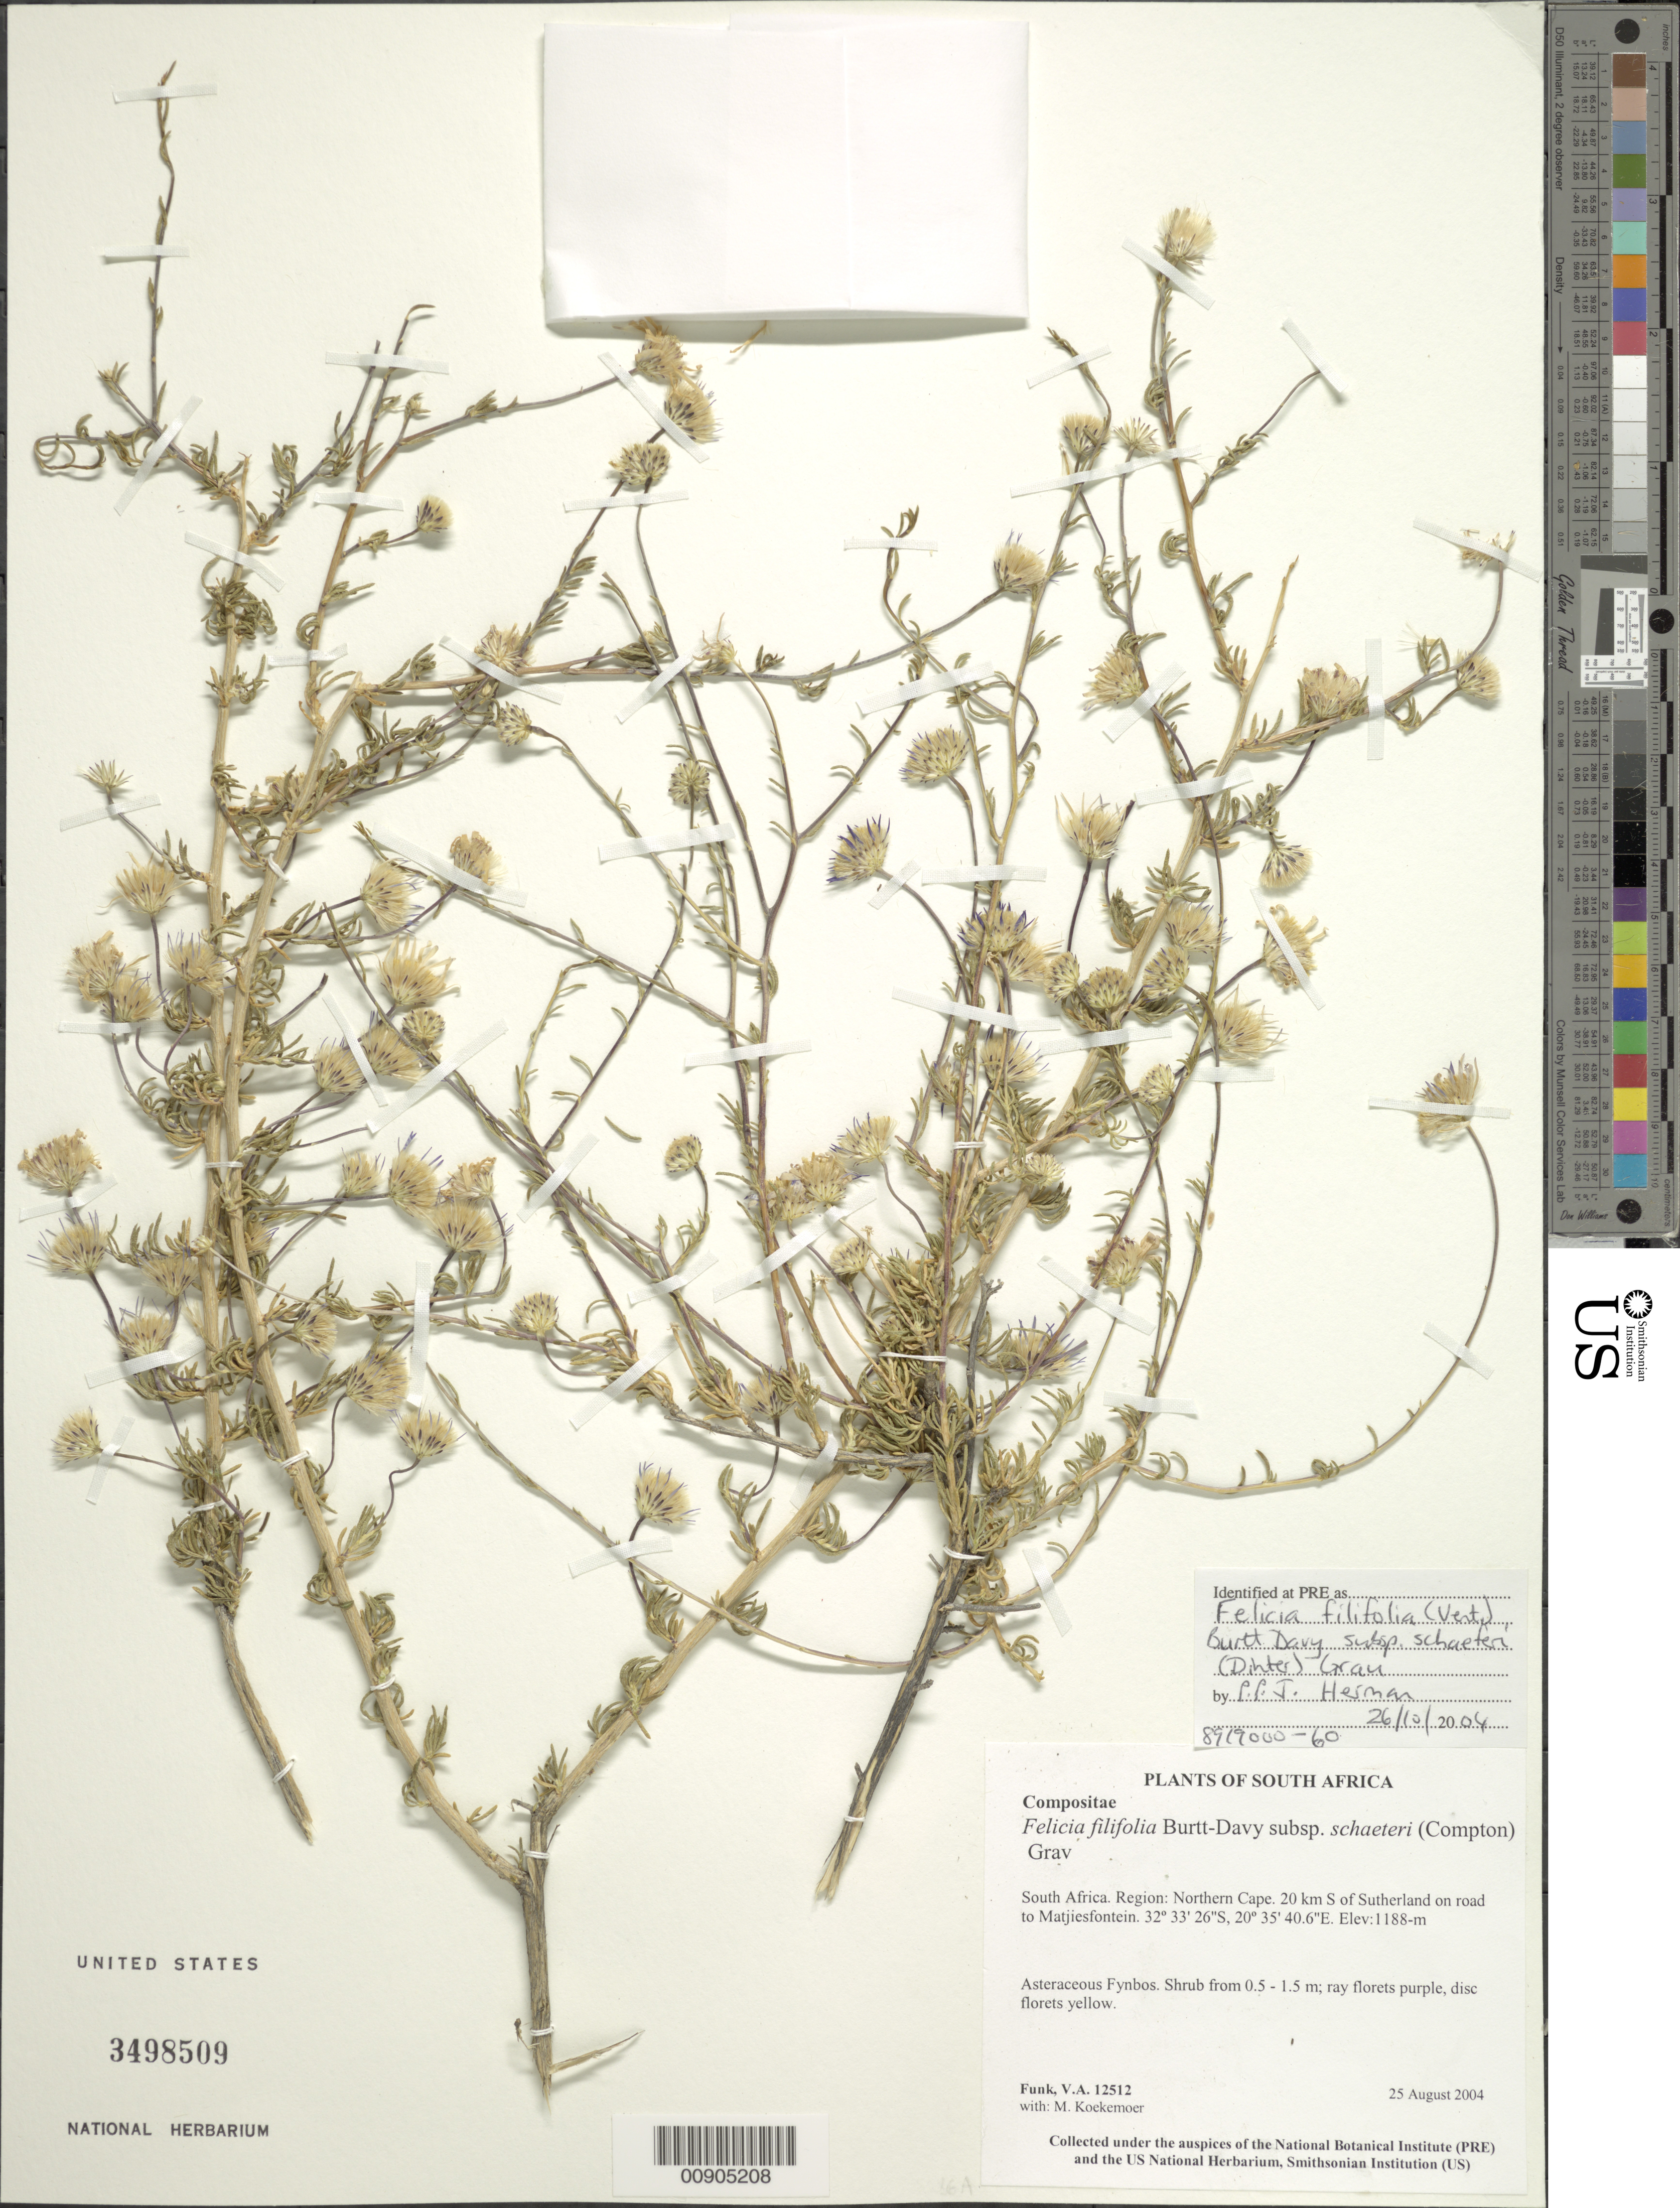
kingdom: Plantae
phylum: Tracheophyta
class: Magnoliopsida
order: Asterales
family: Asteraceae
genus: Felicia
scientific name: Felicia filifolia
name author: (Vent.) Burtt Davy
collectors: V. Funk & M. Koekemoer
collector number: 12512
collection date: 2004-08-25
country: South Africa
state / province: Northern Cape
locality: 20 km S of Sutherland, on road to Matjiesfontein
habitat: Asteraceous fynbos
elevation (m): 1188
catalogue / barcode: US 3498509